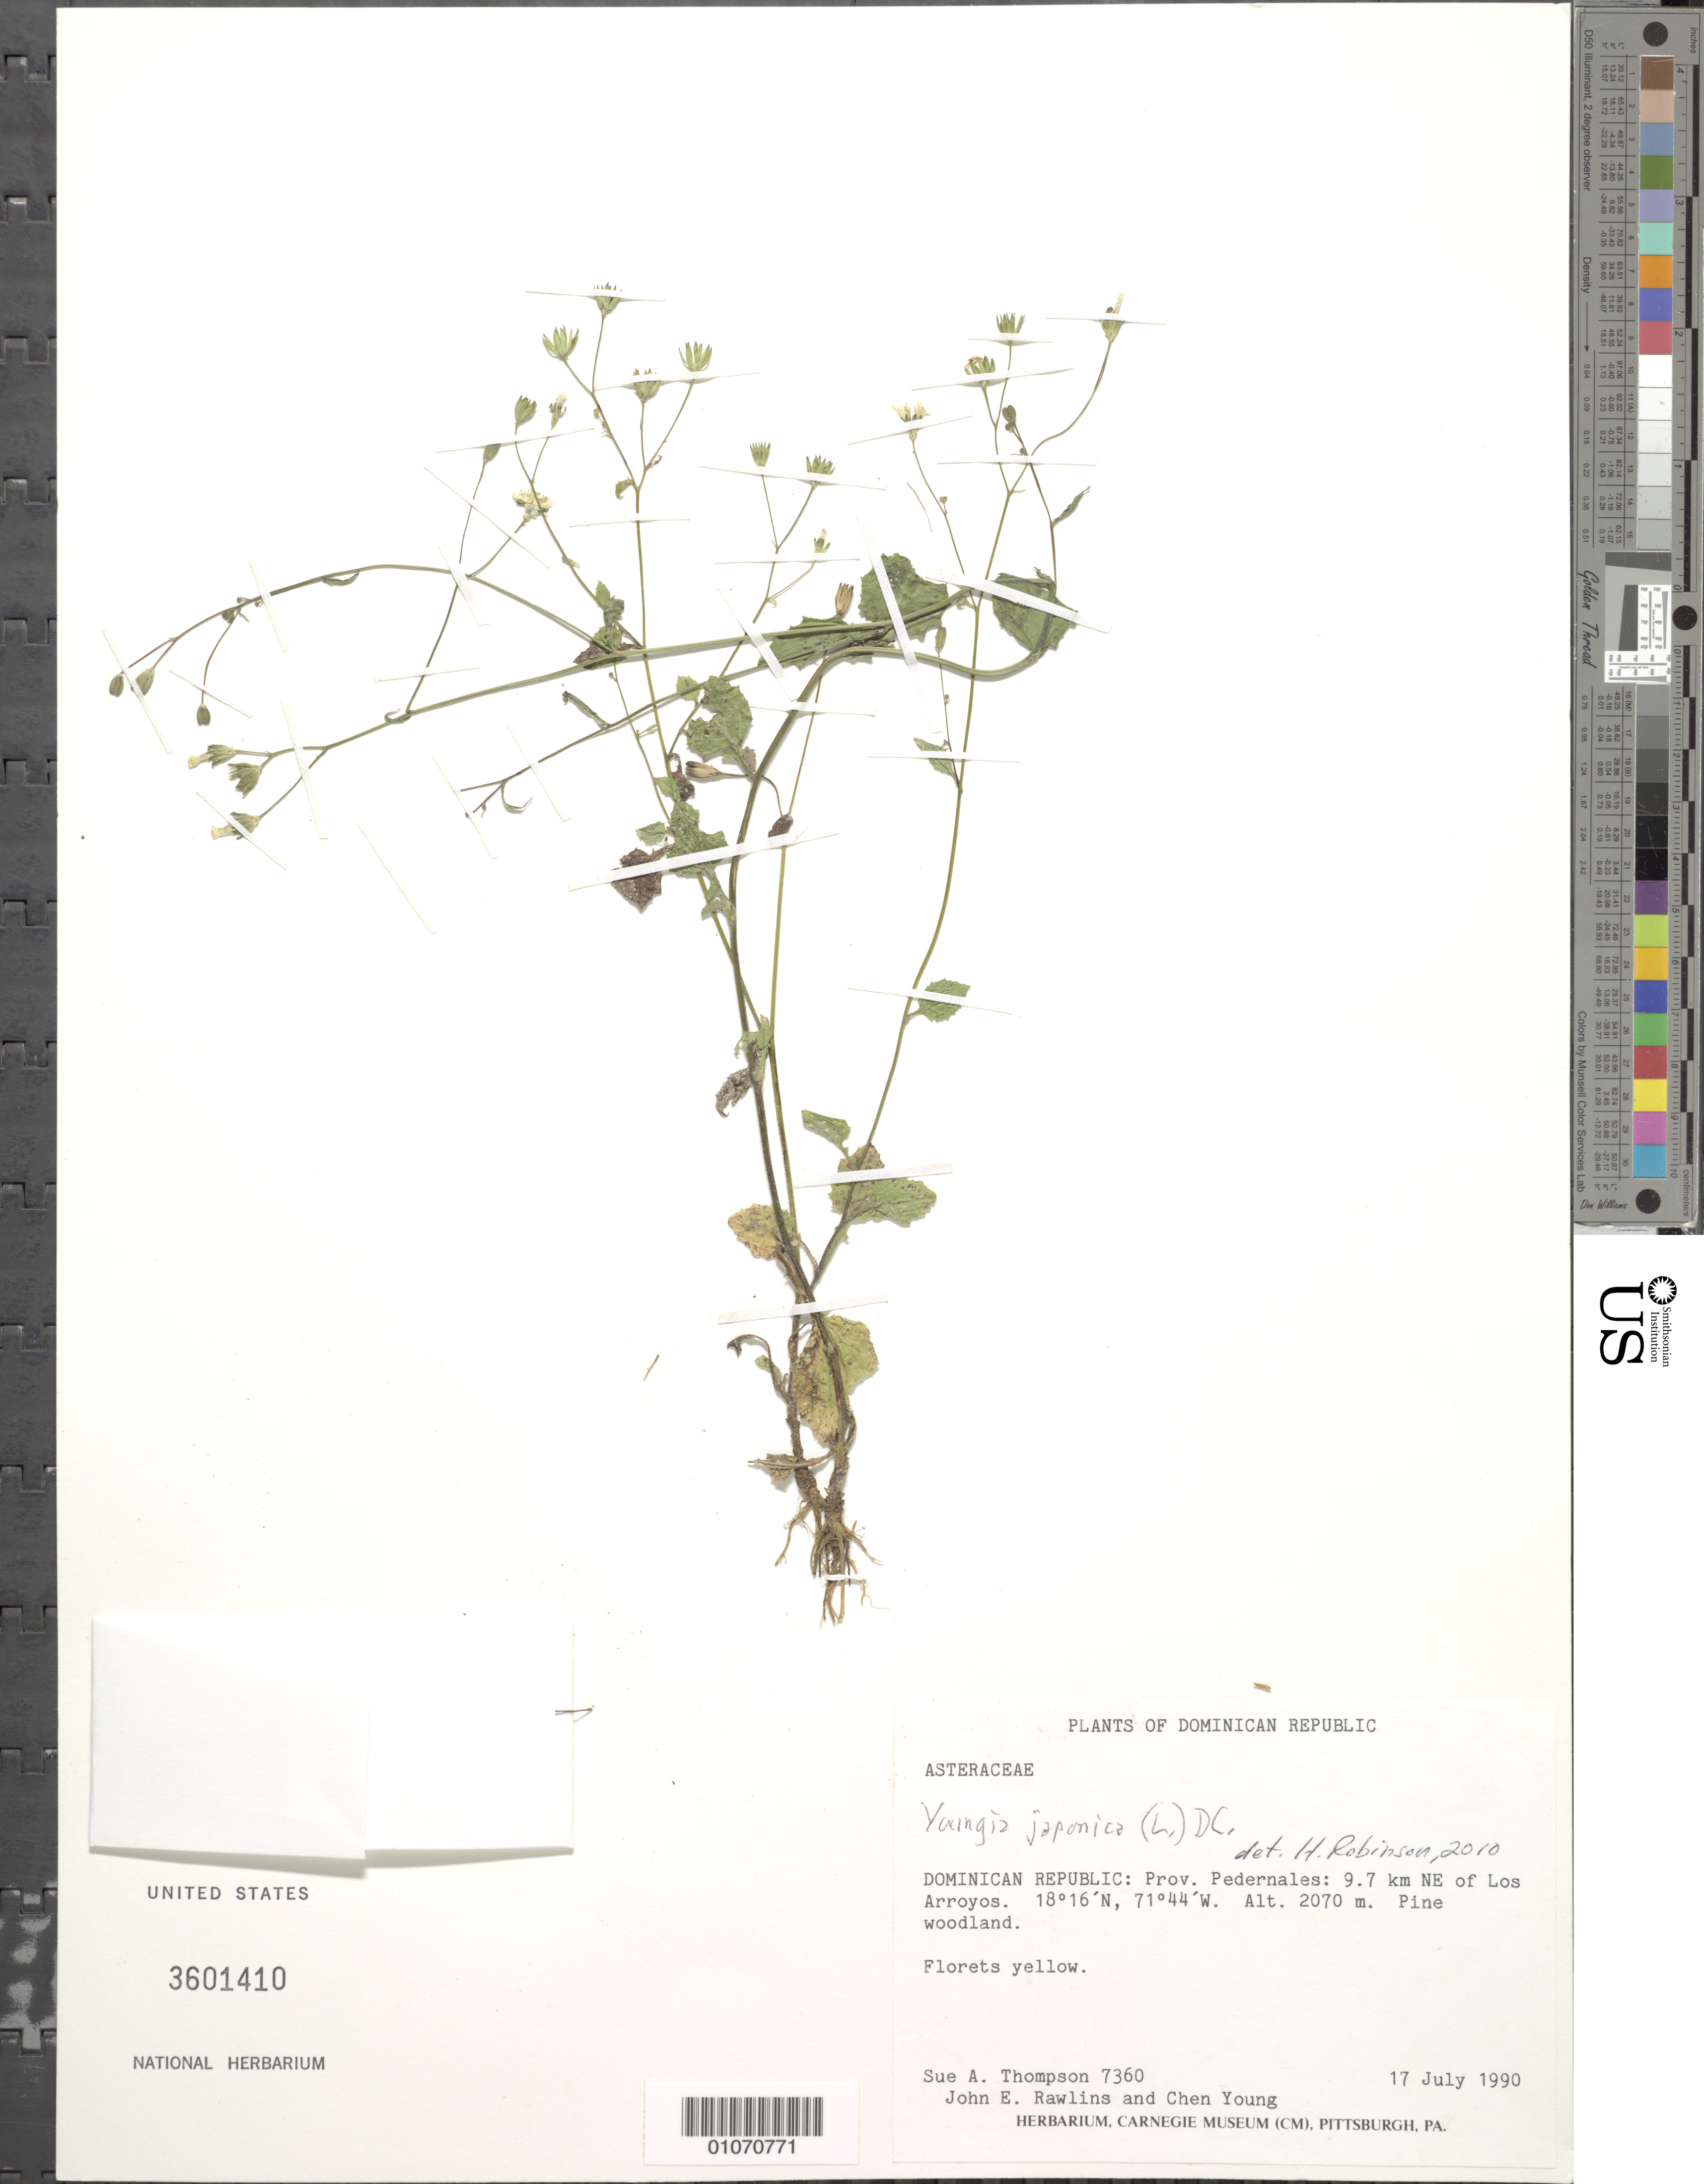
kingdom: Plantae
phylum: Tracheophyta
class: Magnoliopsida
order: Asterales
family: Asteraceae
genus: Youngia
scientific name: Youngia japonica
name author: (L.) DC.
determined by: Robinson, Harold E., (US)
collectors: S. A. Thompson, J. Rawlins & C. Young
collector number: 7360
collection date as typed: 17 Jul 1990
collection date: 1990-07-17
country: Dominican Republic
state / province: Pedernales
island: Hispaniola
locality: Los Arroyos, 9.7 km Ne of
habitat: Pine woodland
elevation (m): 2070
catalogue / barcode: US 3601410